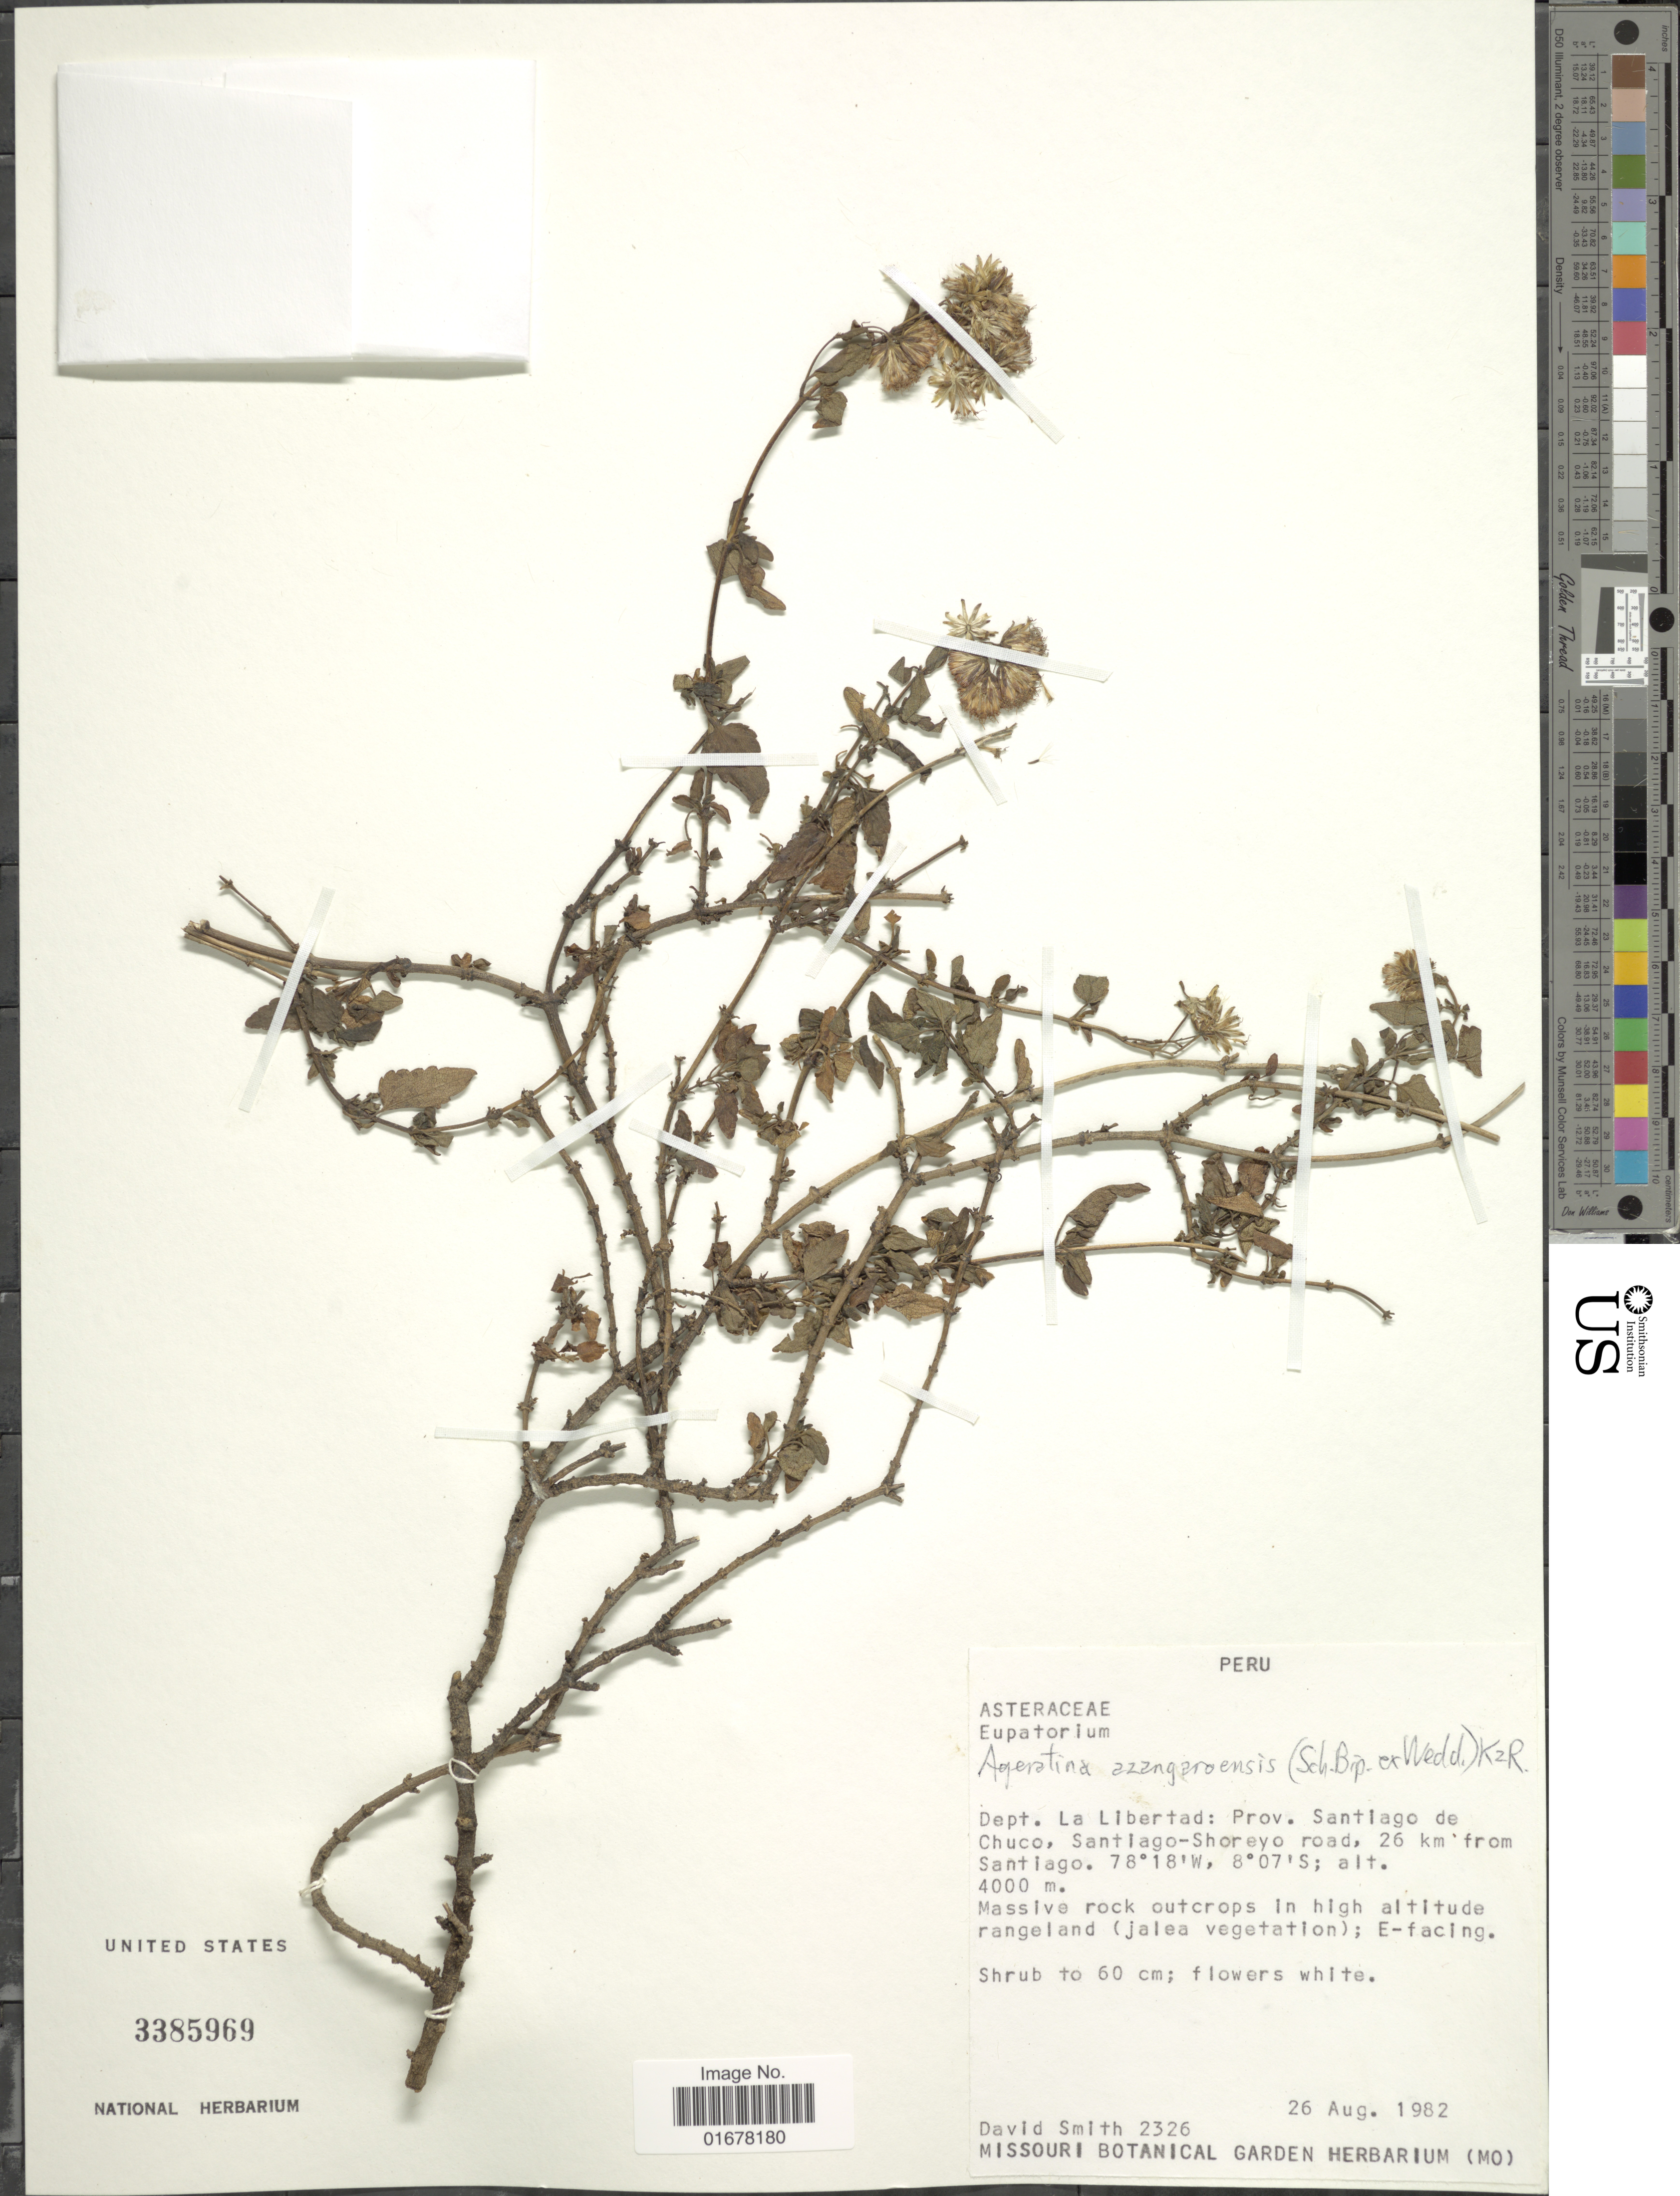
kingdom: Plantae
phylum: Tracheophyta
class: Magnoliopsida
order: Asterales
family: Asteraceae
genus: Ageratina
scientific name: Ageratina azangaroensis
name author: (Sch. Bip. ex Wedd.) R.M. King & H. Rob.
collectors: D. Smith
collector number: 2326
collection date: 1982-08-26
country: Peru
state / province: La Libertad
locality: Dept. La Libertad: Prov. Santiago de Chuco, santiago-Shoreyo road, 26 km from Santiago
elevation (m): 4000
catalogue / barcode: US 3385969